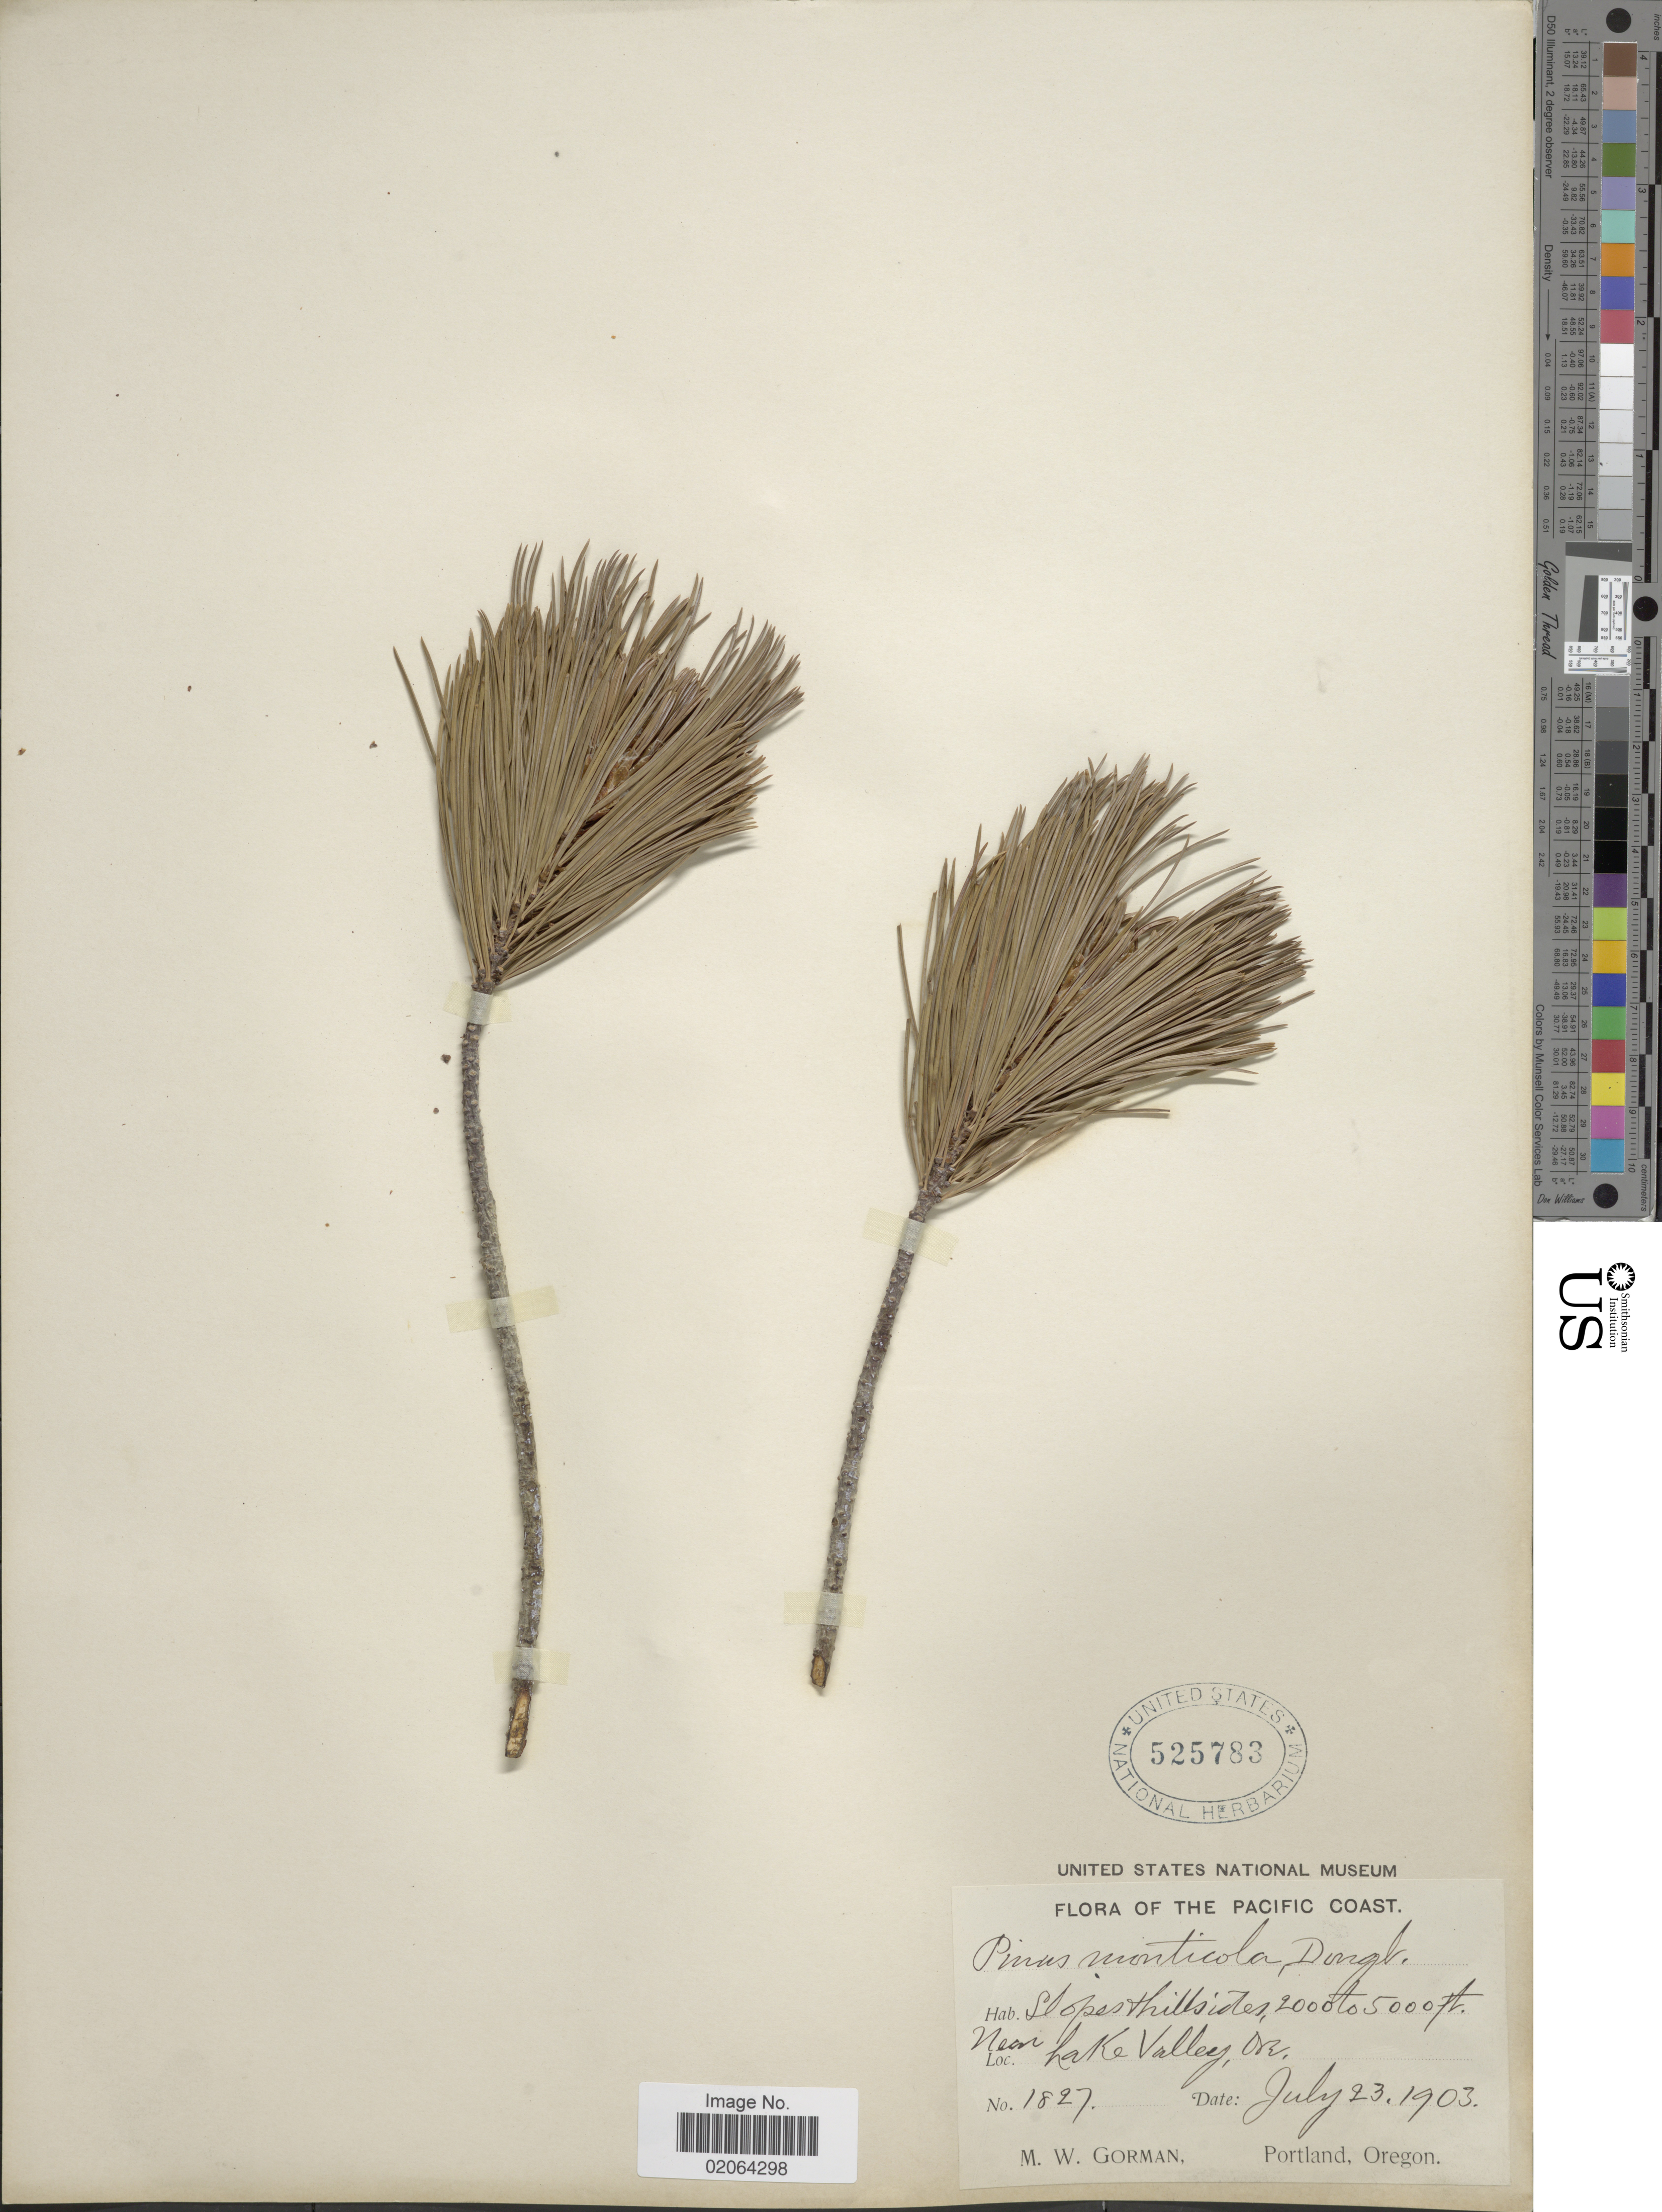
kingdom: Plantae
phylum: Tracheophyta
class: Pinopsida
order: Pinales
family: Pinaceae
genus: Pinus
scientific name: Pinus monticola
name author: Douglas ex D. Don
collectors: M. W. Gorman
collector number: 1827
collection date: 1903-07-23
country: United States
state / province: Oregon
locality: Slopes hillsides, near Lake valley, Or.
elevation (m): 610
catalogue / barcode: US 525783